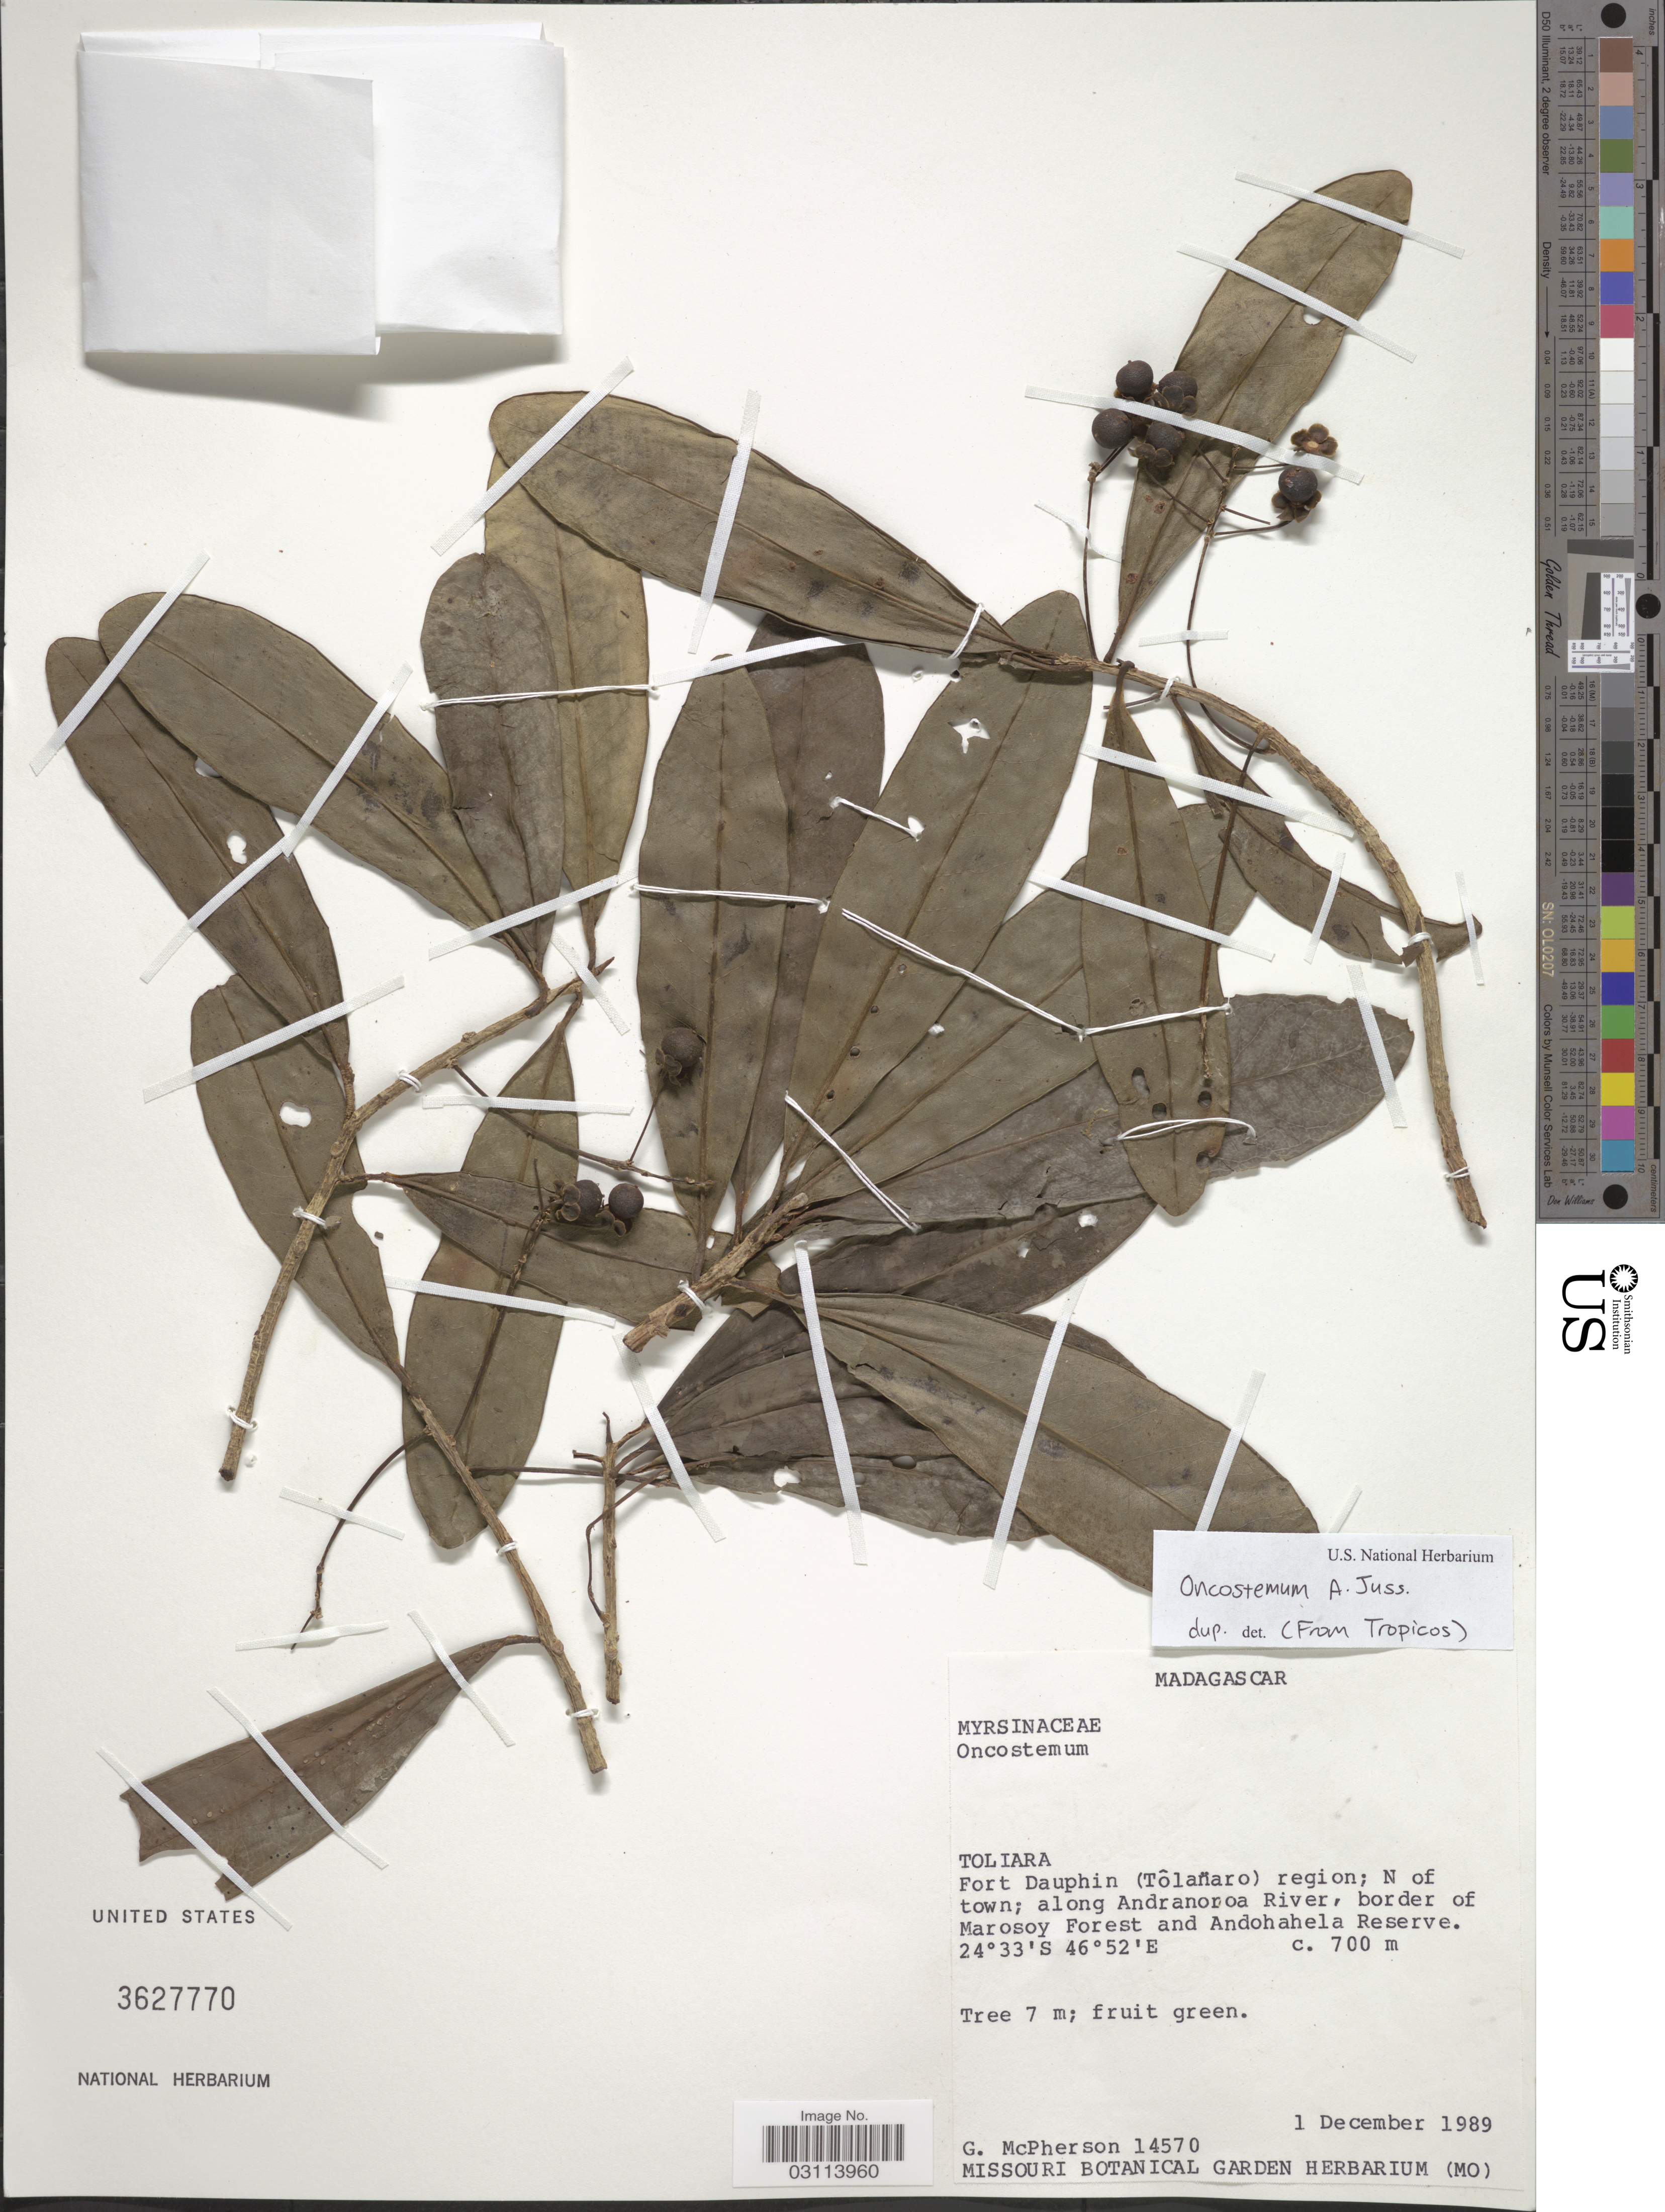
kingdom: Plantae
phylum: Tracheophyta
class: Magnoliopsida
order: Ericales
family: Primulaceae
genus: Oncostemon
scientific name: Oncostemon sp.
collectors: G. McPherson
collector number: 14570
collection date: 1989-12-01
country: Madagascar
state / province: Anosy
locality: Fort Dauphin (Tôlanaro) region; N of town; along Andranoroa River, border of Marosoy Forest and Andohahela Reserve.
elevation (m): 700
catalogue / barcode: US 3627770